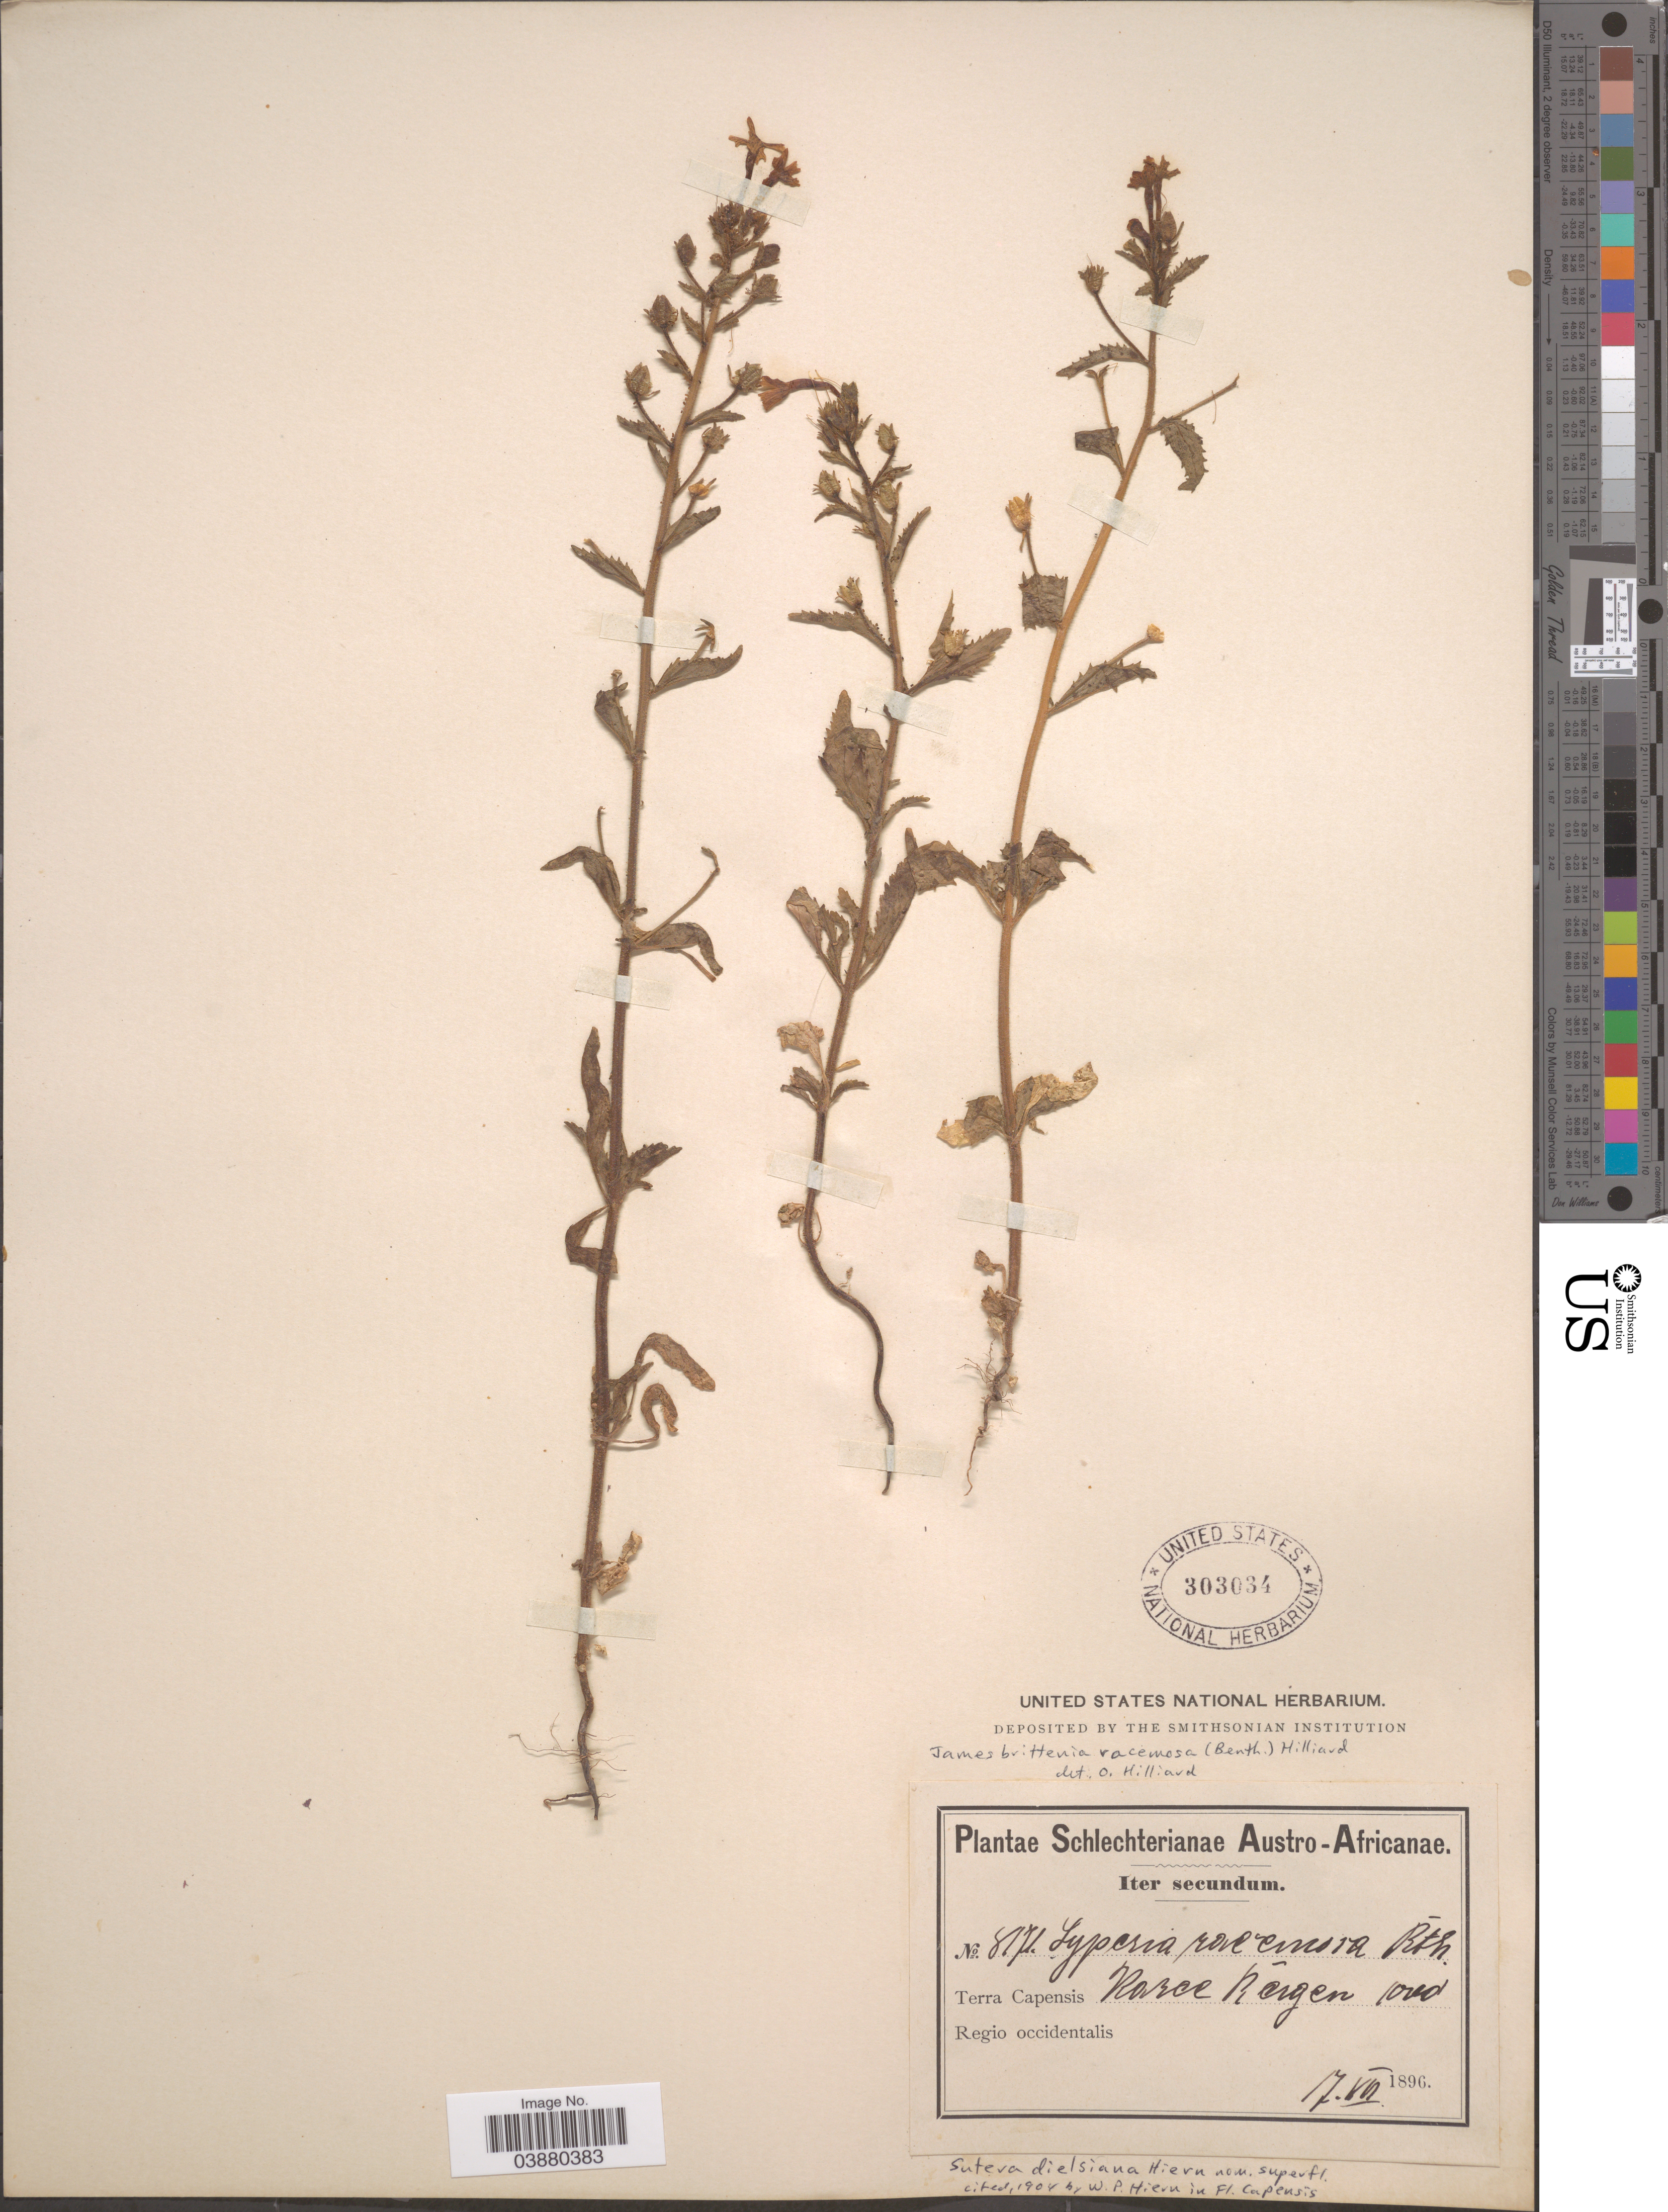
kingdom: Plantae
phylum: Tracheophyta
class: Magnoliopsida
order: Lamiales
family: Scrophulariaceae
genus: Jamesbrittenia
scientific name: Jamesbrittenia racemosa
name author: (Benth.) Hilliard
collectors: Schlechter, --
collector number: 8171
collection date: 1896-07-17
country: South Africa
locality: Austro-Africanae. Terra Capensis. Karee Bergen. Regio occidentalis.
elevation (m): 305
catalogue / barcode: US 303034